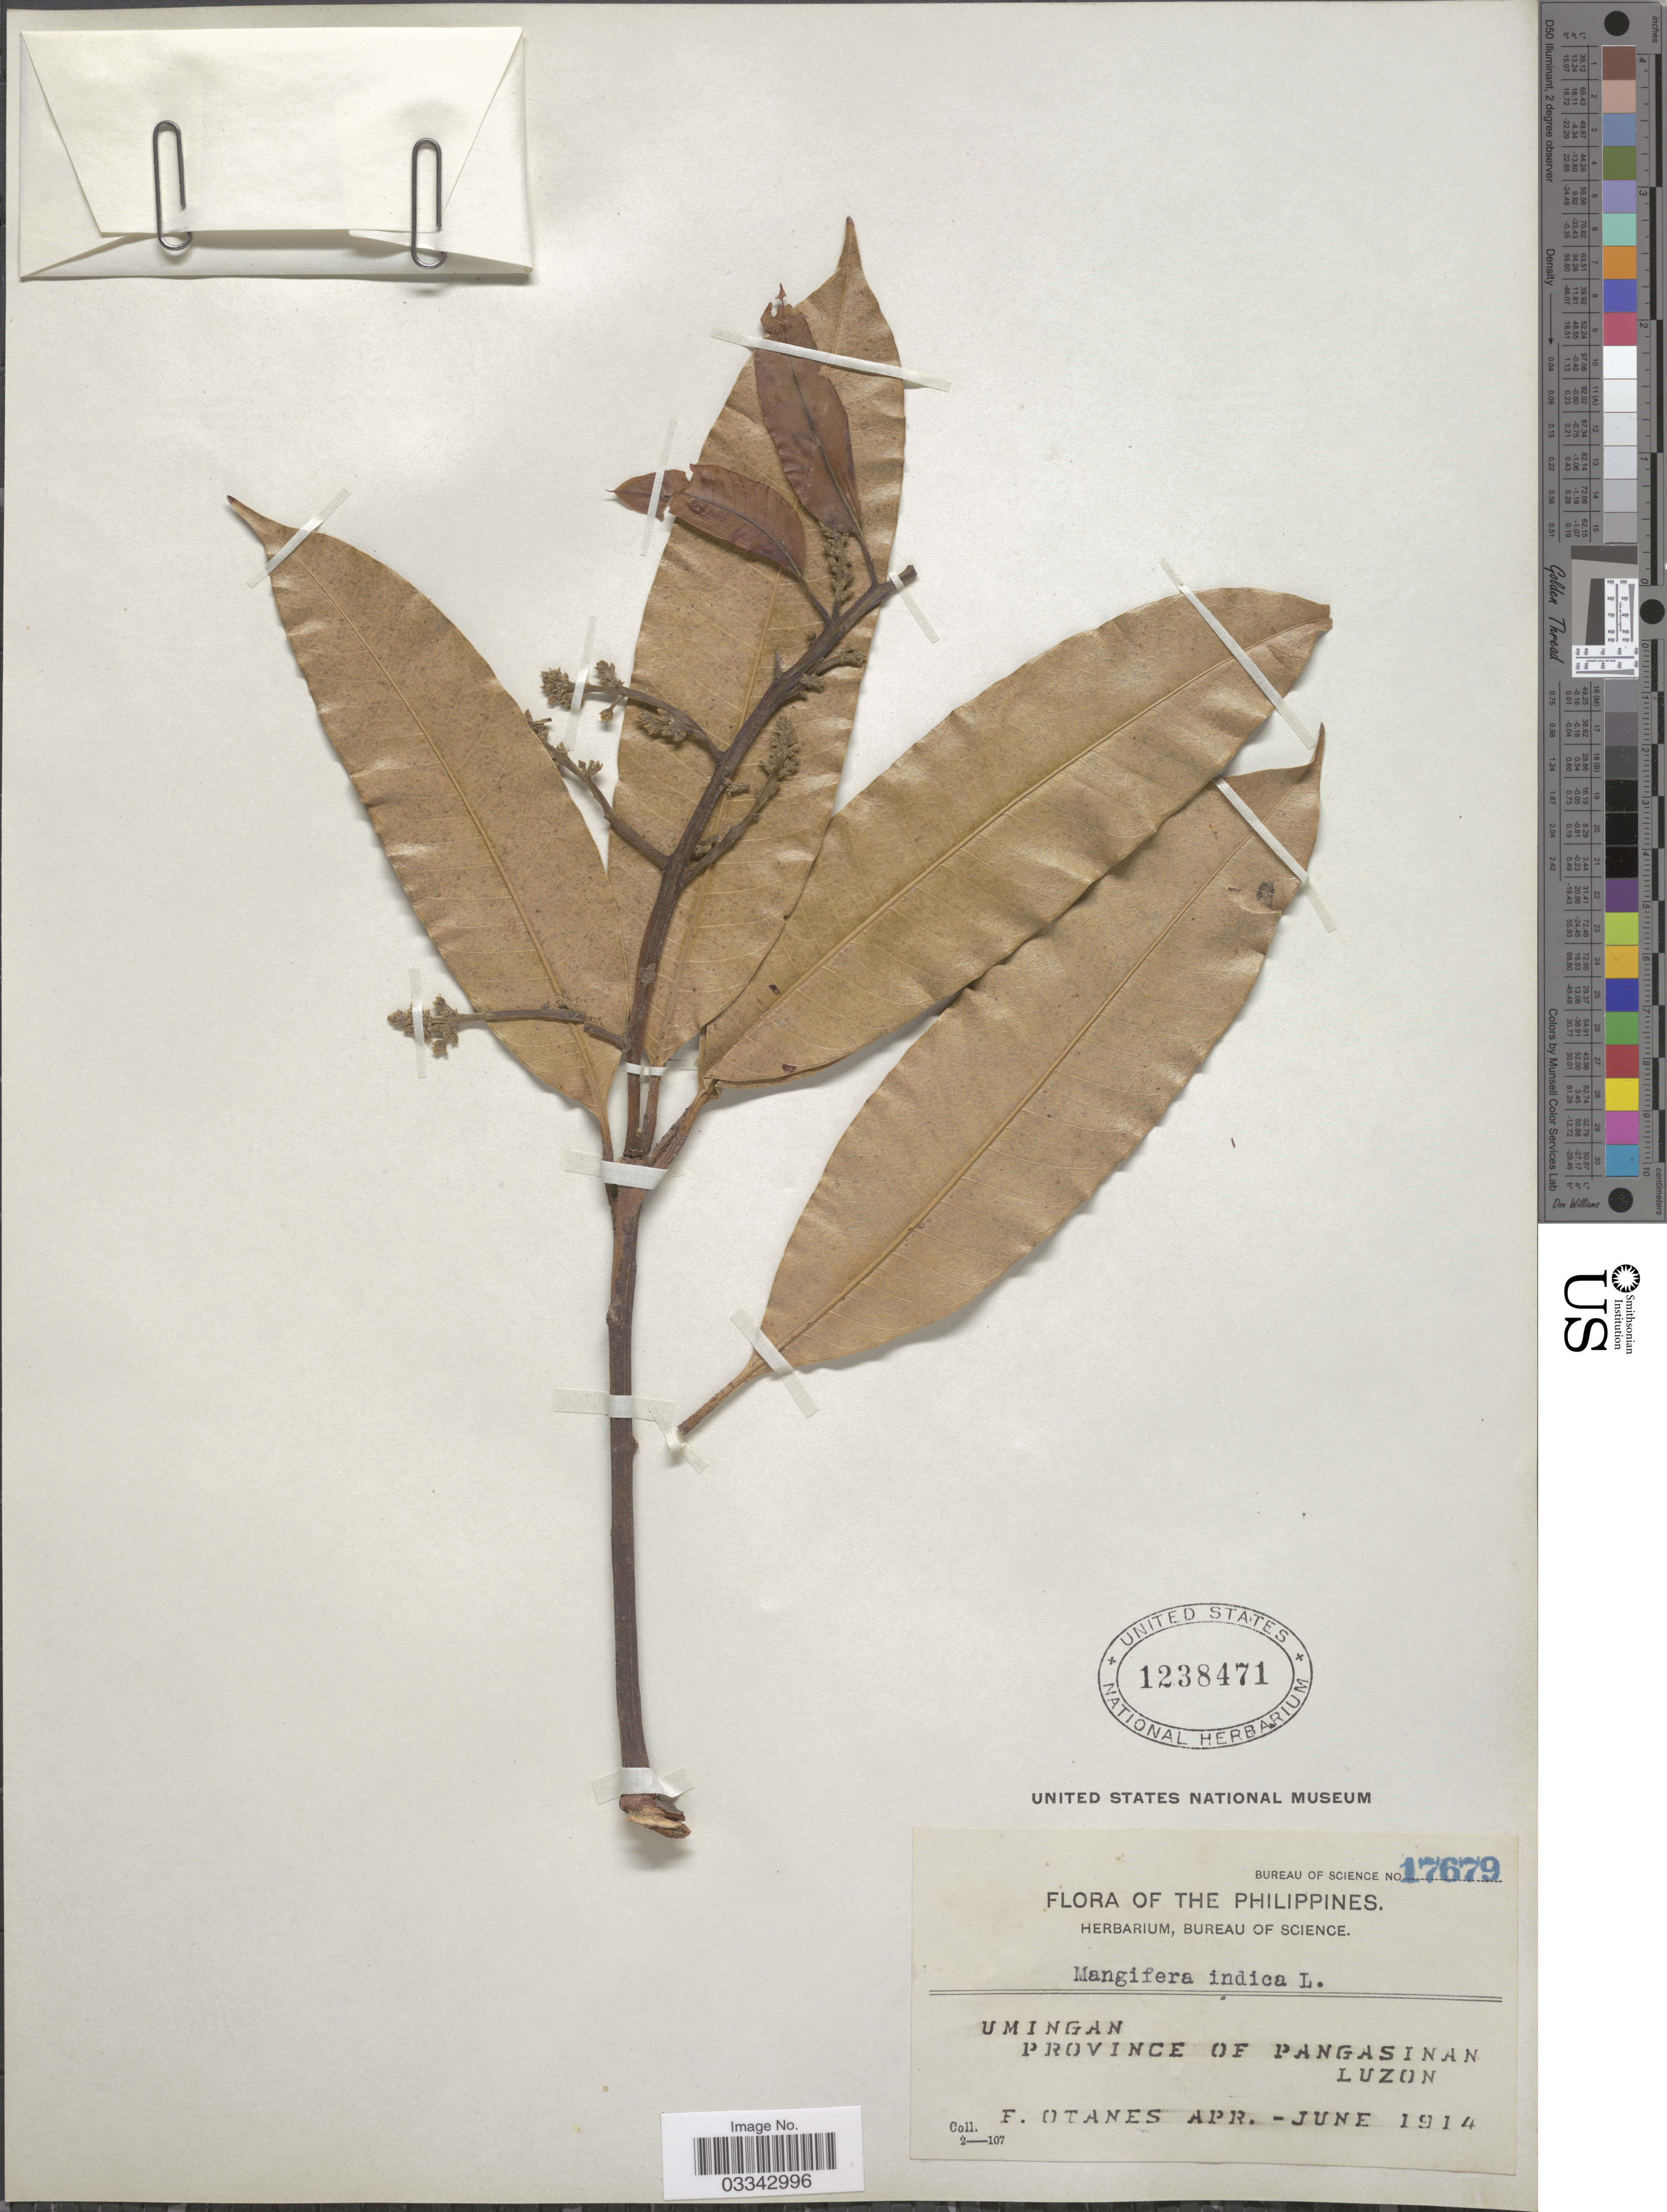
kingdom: Plantae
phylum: Tracheophyta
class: Magnoliopsida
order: Sapindales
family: Anacardiaceae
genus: Mangifera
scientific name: Mangifera indica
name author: L.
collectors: F. Q. Otanes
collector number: Bureau of Science 17679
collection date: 1914-04/1914-06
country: Philippines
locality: Umingan. Province of Pangasinan. Luzon.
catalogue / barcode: US 1238471